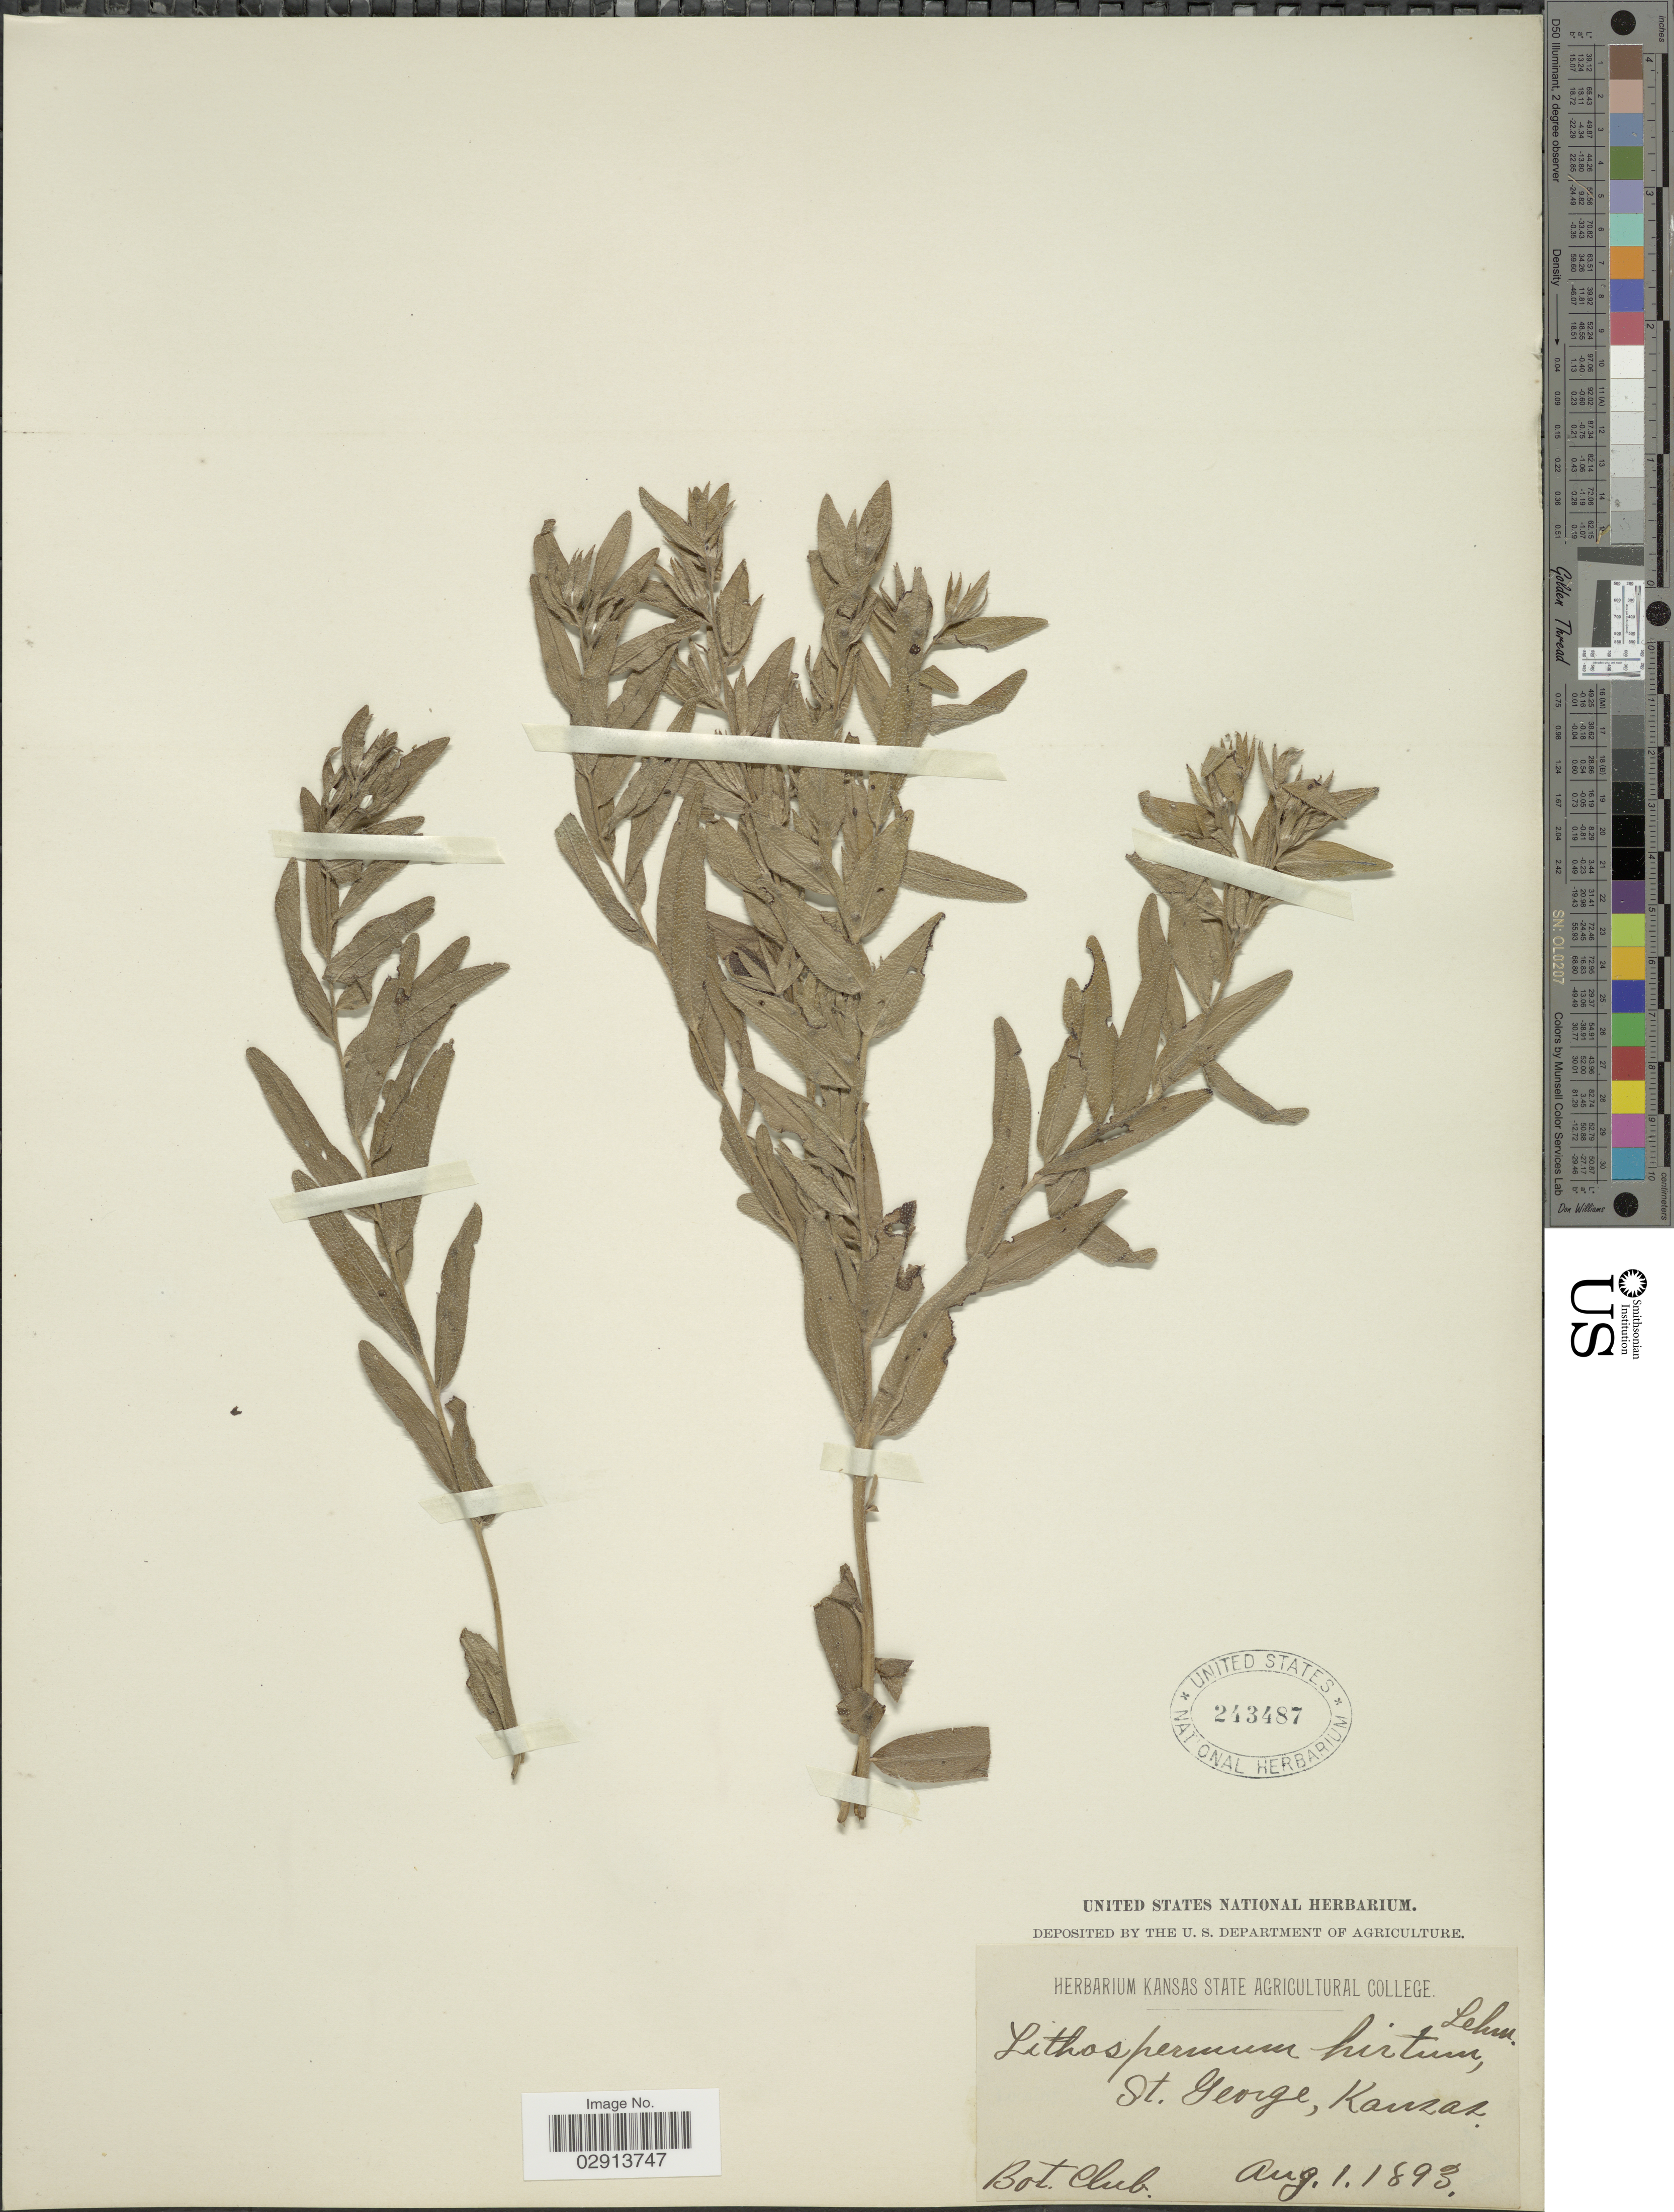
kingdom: Plantae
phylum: Tracheophyta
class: Magnoliopsida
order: Boraginales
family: Boraginaceae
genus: Lithospermum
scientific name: Lithospermum caroliniense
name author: (J.F. Gmel.) MacMill.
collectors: Bot. Club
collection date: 1893-08-01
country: United States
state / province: Kansas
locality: St. George, Kansas.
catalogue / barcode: US 243487